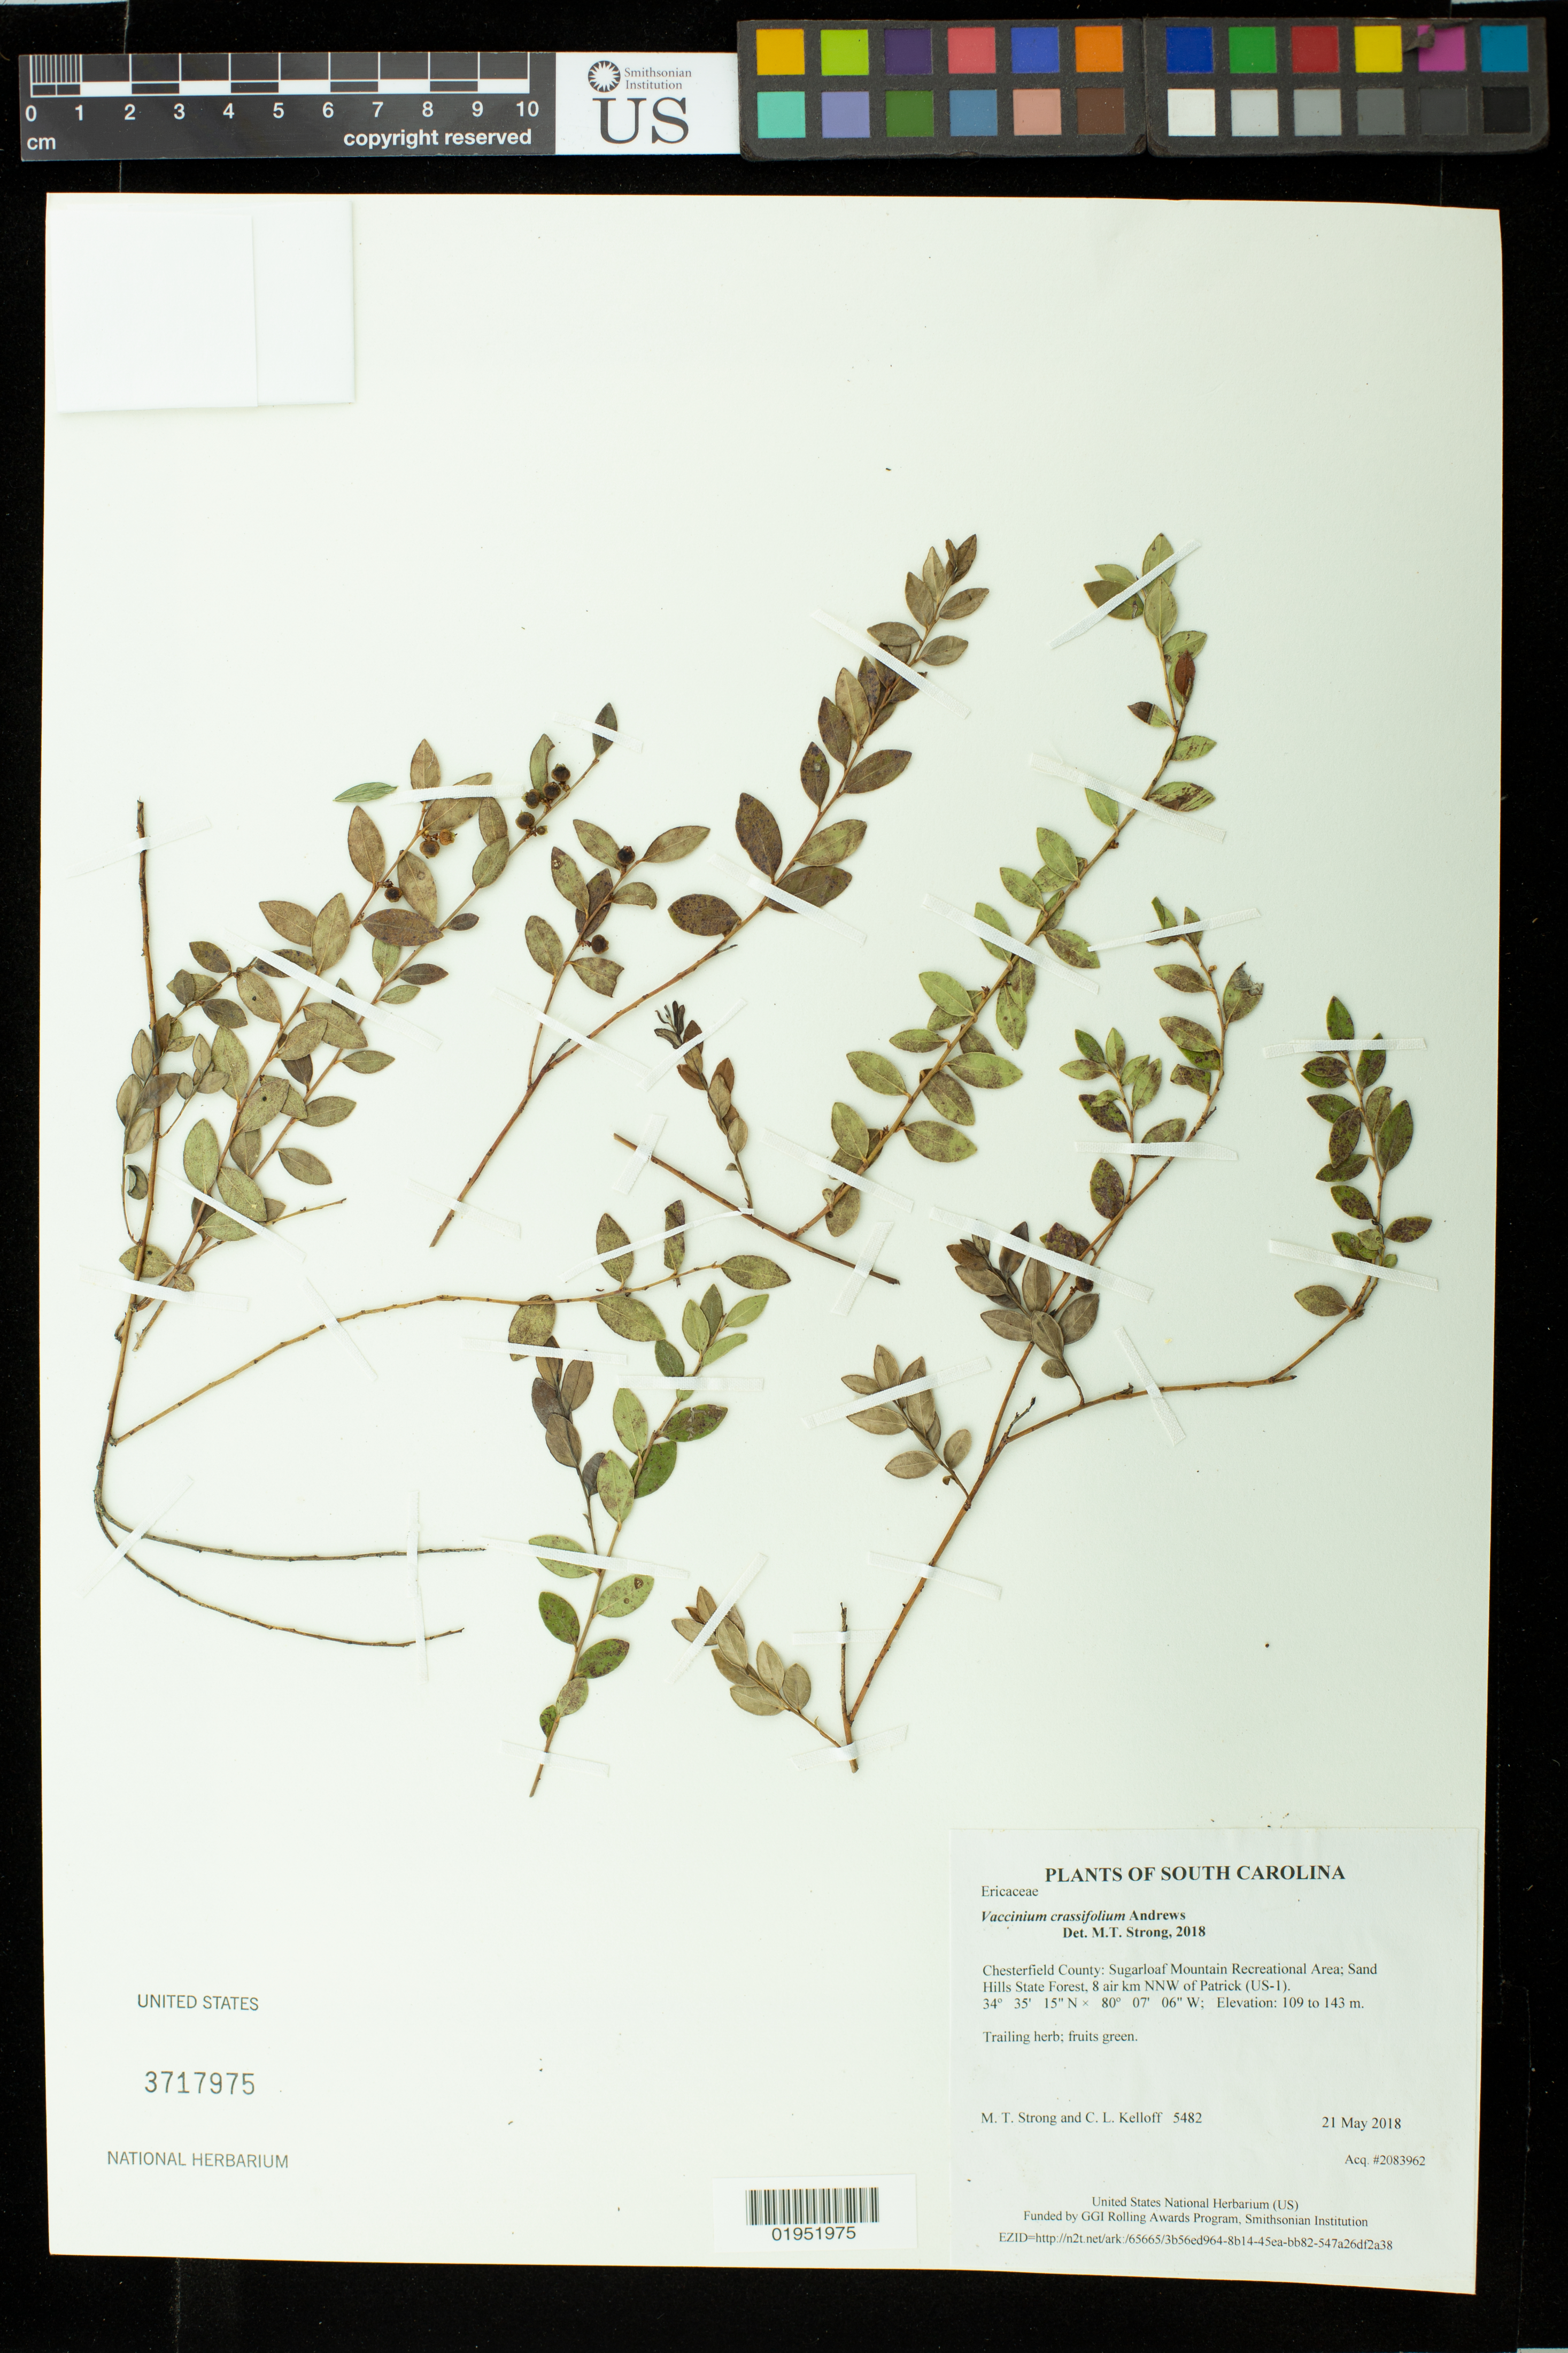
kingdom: Plantae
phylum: Tracheophyta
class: Magnoliopsida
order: Ericales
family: Ericaceae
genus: Vaccinium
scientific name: Vaccinium crassifolium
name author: Andrews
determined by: Strong, Mark T., (BOT), Smithsonian Institution - National Museum of Natural History (UNITED STATES)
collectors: M. T. Strong & C. L. Kelloff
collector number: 5482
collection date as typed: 21 May 2018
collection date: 2018-05-21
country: United States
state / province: South Carolina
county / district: Chesterfield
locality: Sugarloaf Mountain Recreational Area; Sand Hills State Forest, 8 air km NNW of Patrick (US1)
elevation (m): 109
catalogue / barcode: US 3717975